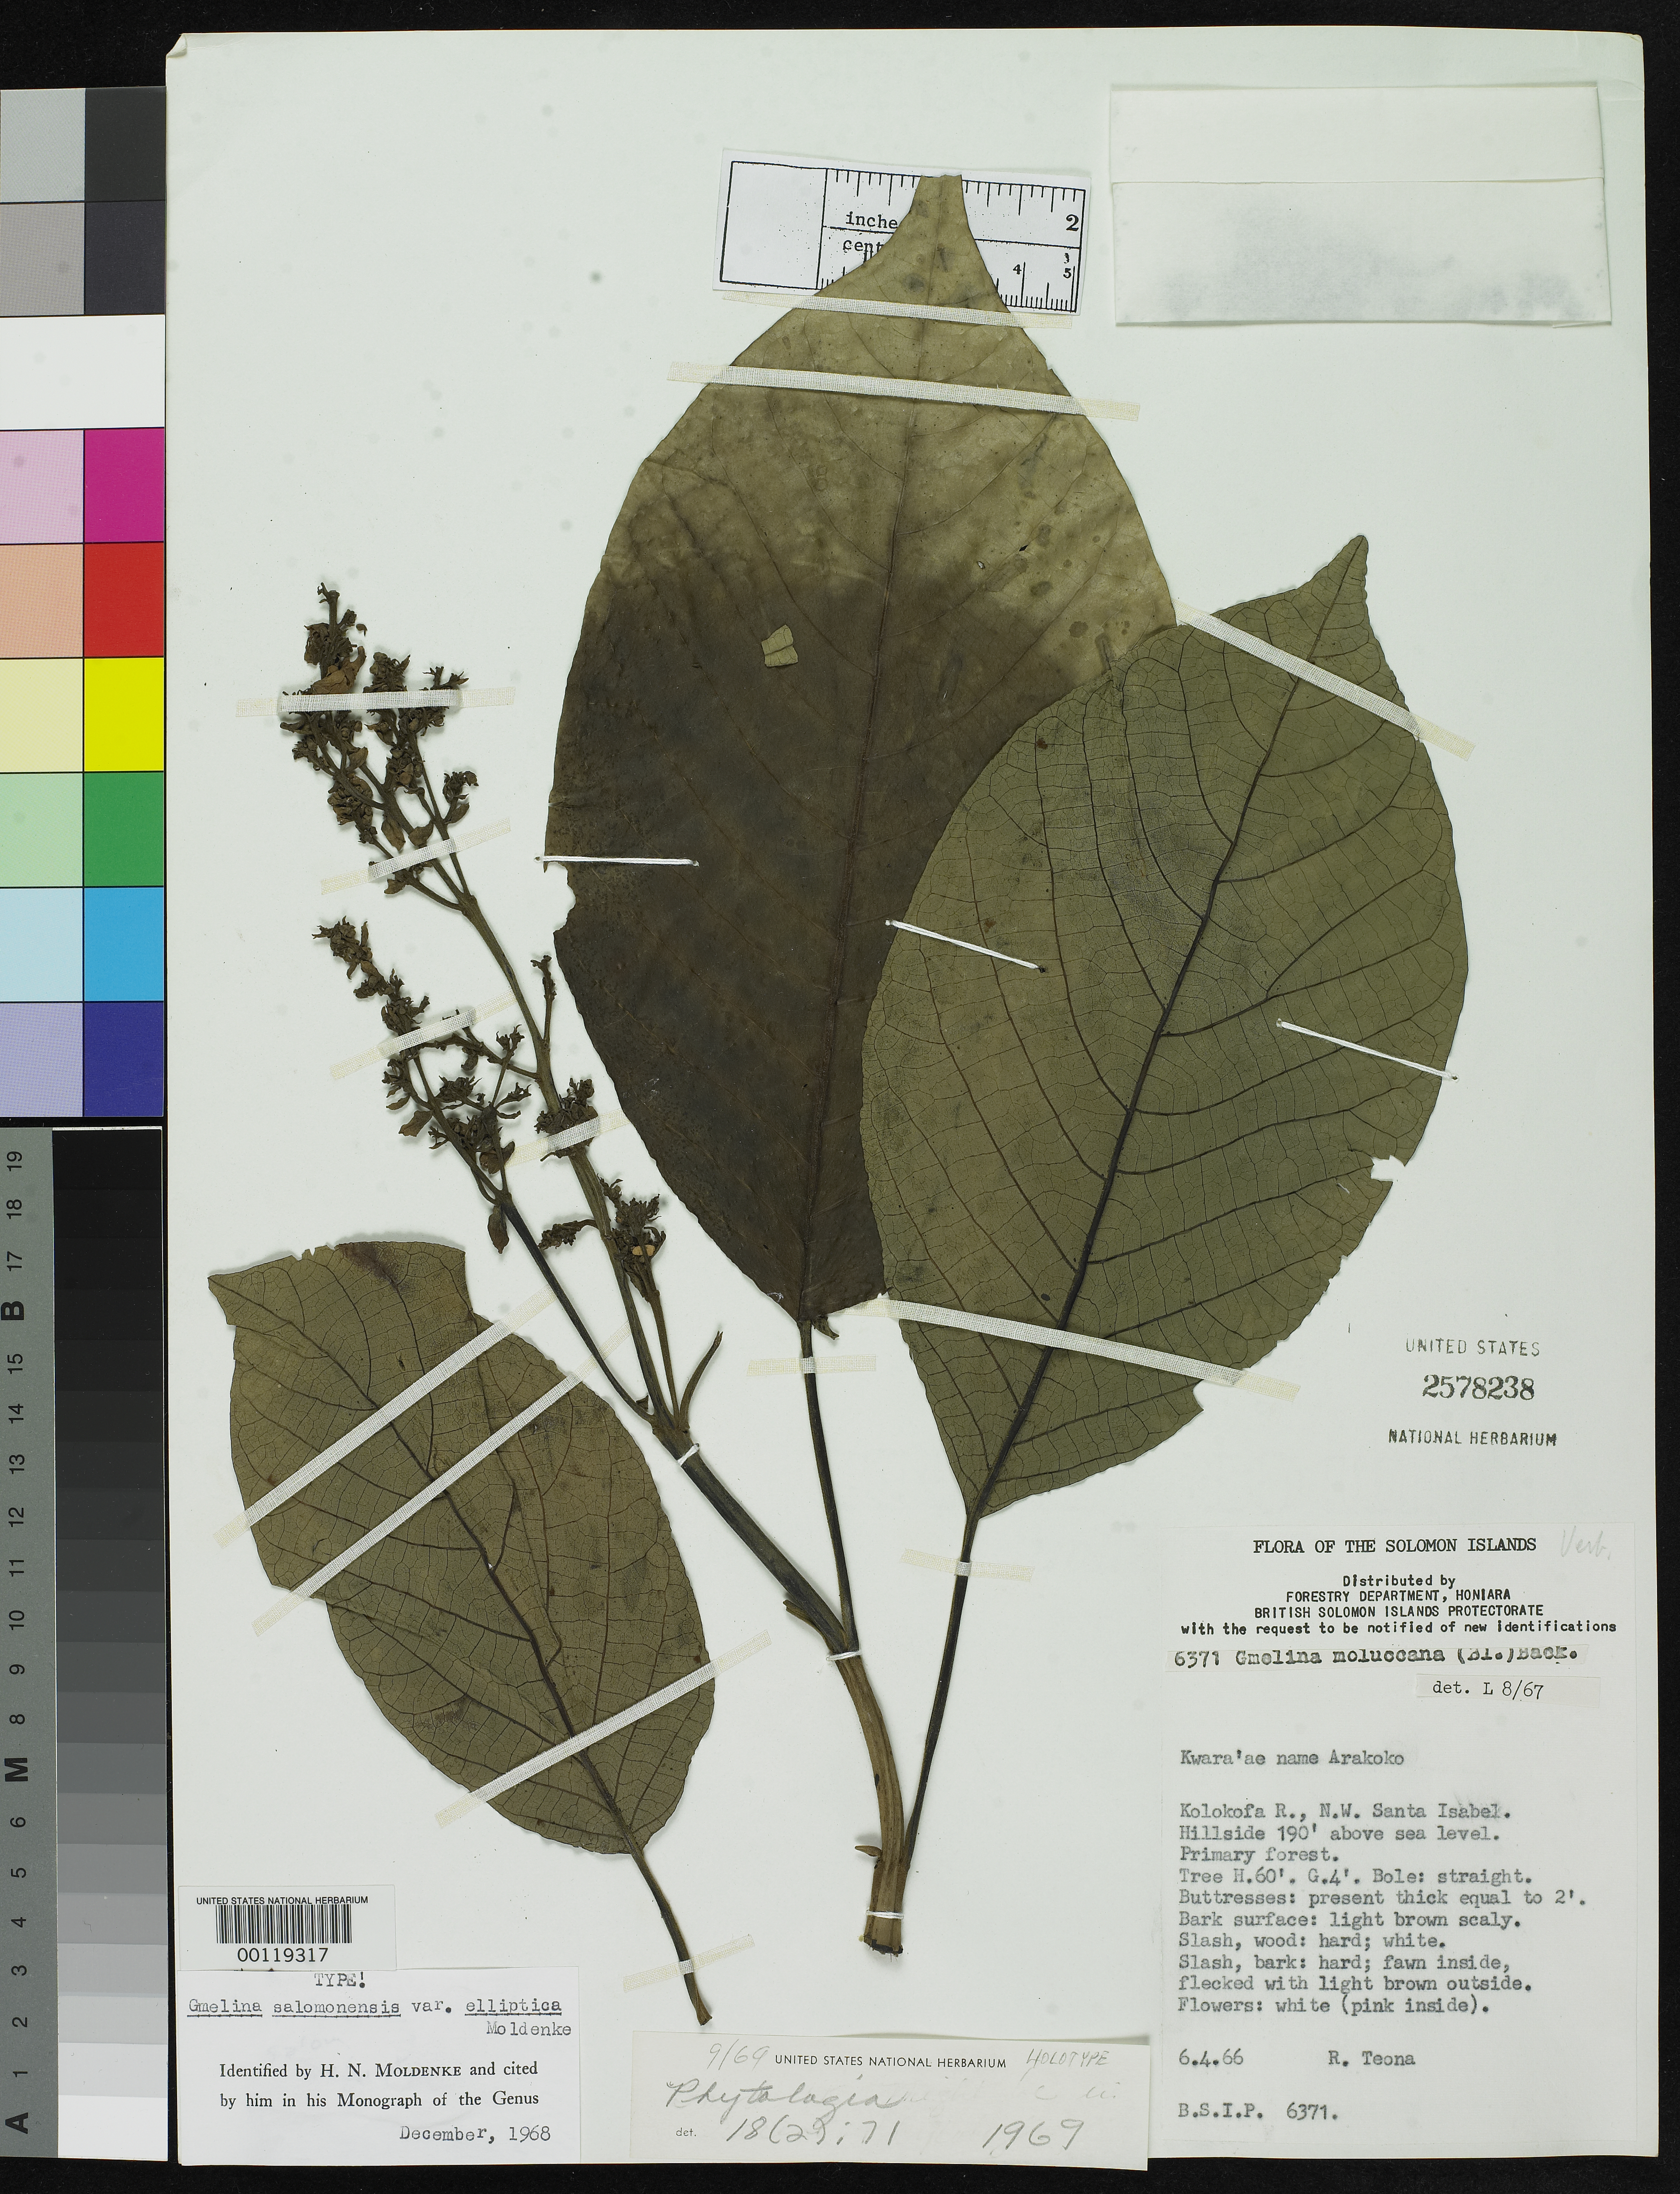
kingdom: Plantae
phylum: Tracheophyta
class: Magnoliopsida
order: Lamiales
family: Lamiaceae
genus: Gmelina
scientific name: Gmelina salomonensis var. elliptica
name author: Moldenke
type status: Holotype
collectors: R. Teona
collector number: BSIP 6371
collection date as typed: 06 Apr 1966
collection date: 1966-04-06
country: Solomon Islands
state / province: Isabel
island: Santa Isabel (Bughotu)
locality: Santa Isabel Island, Kolokofa River.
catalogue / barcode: US 2578238